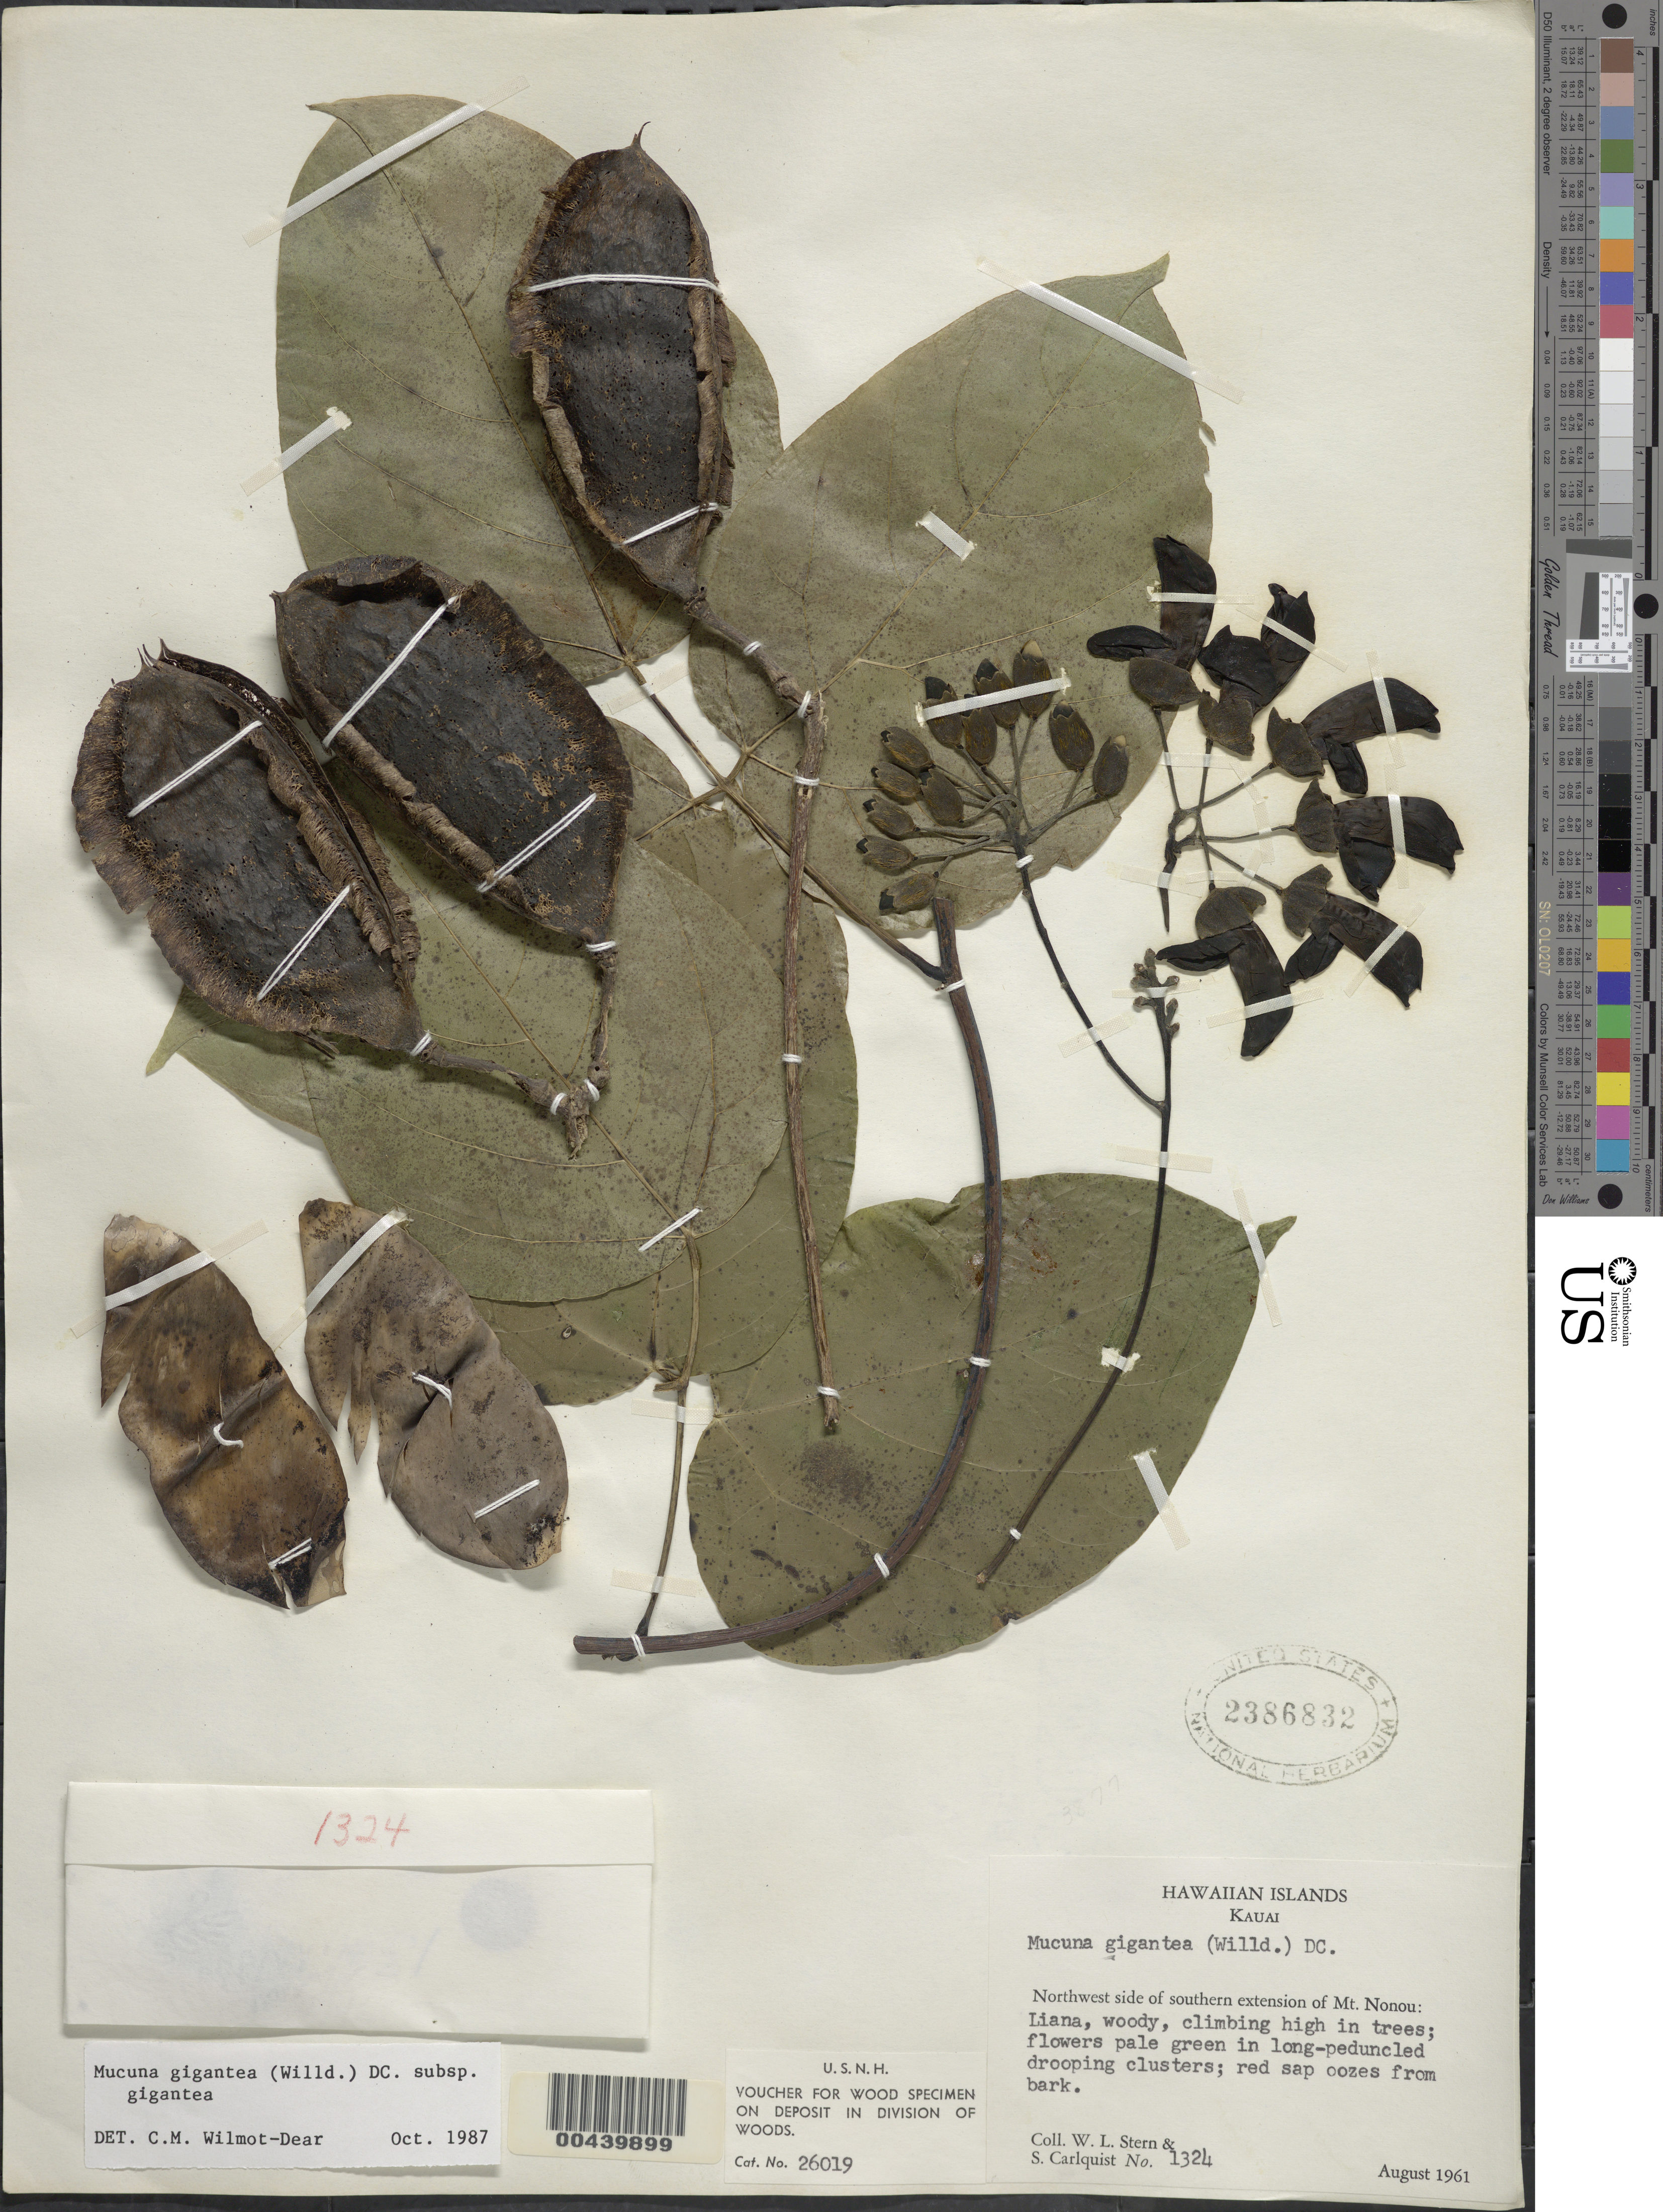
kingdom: Plantae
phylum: Tracheophyta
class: Magnoliopsida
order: Fabales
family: Fabaceae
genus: Mucuna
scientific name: Mucuna gigantea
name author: (Willd.) DC.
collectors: W. L. Stern & S. Carlquist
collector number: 1324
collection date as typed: Aug 1961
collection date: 1961-08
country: United States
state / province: Hawaii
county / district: Kauai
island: Kaua'i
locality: NW side of southern extension of Mt. Nonou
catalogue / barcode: US 2386832